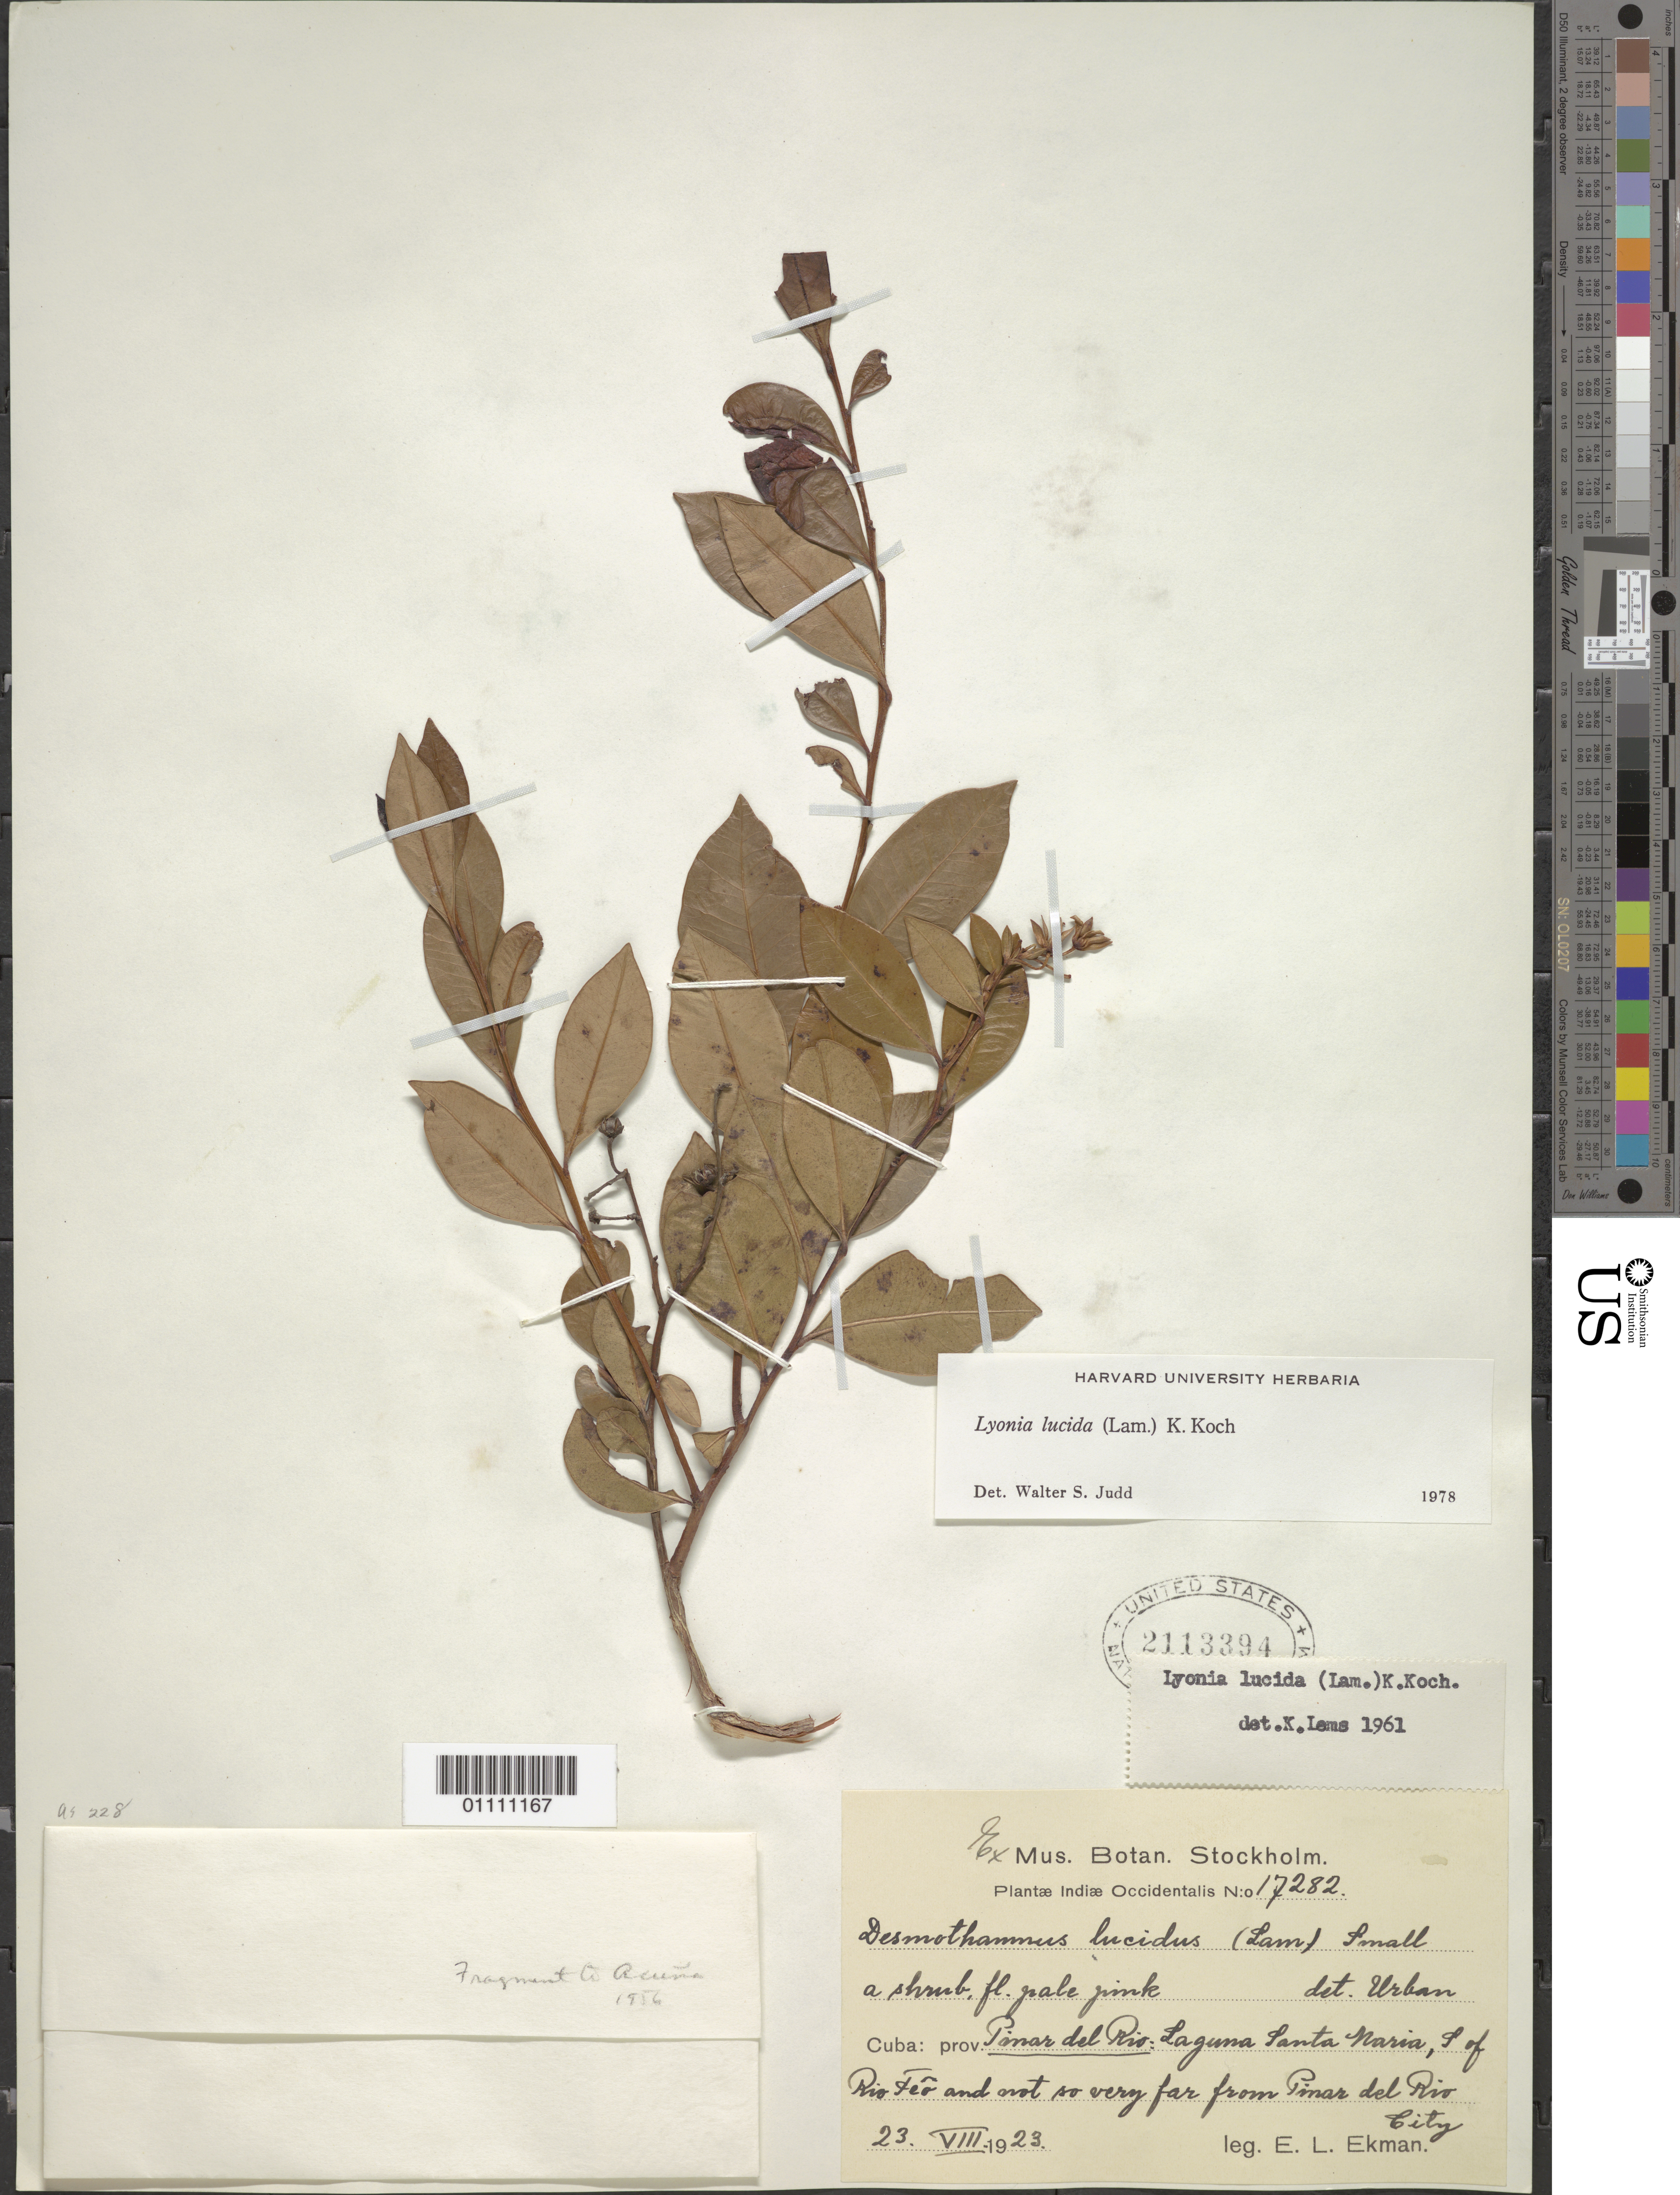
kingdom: Plantae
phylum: Tracheophyta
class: Magnoliopsida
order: Ericales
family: Ericaceae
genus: Lyonia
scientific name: Lyonia lucida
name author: K. Koch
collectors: E. L. Ekman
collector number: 17282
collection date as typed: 23 Aug 1923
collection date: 1923-08-23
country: Cuba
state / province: Pinar del Rio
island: Cuba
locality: Laguna Santa Maria, S of Rio Feo and not so very far from Pinar del Rio City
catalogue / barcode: US 2113394